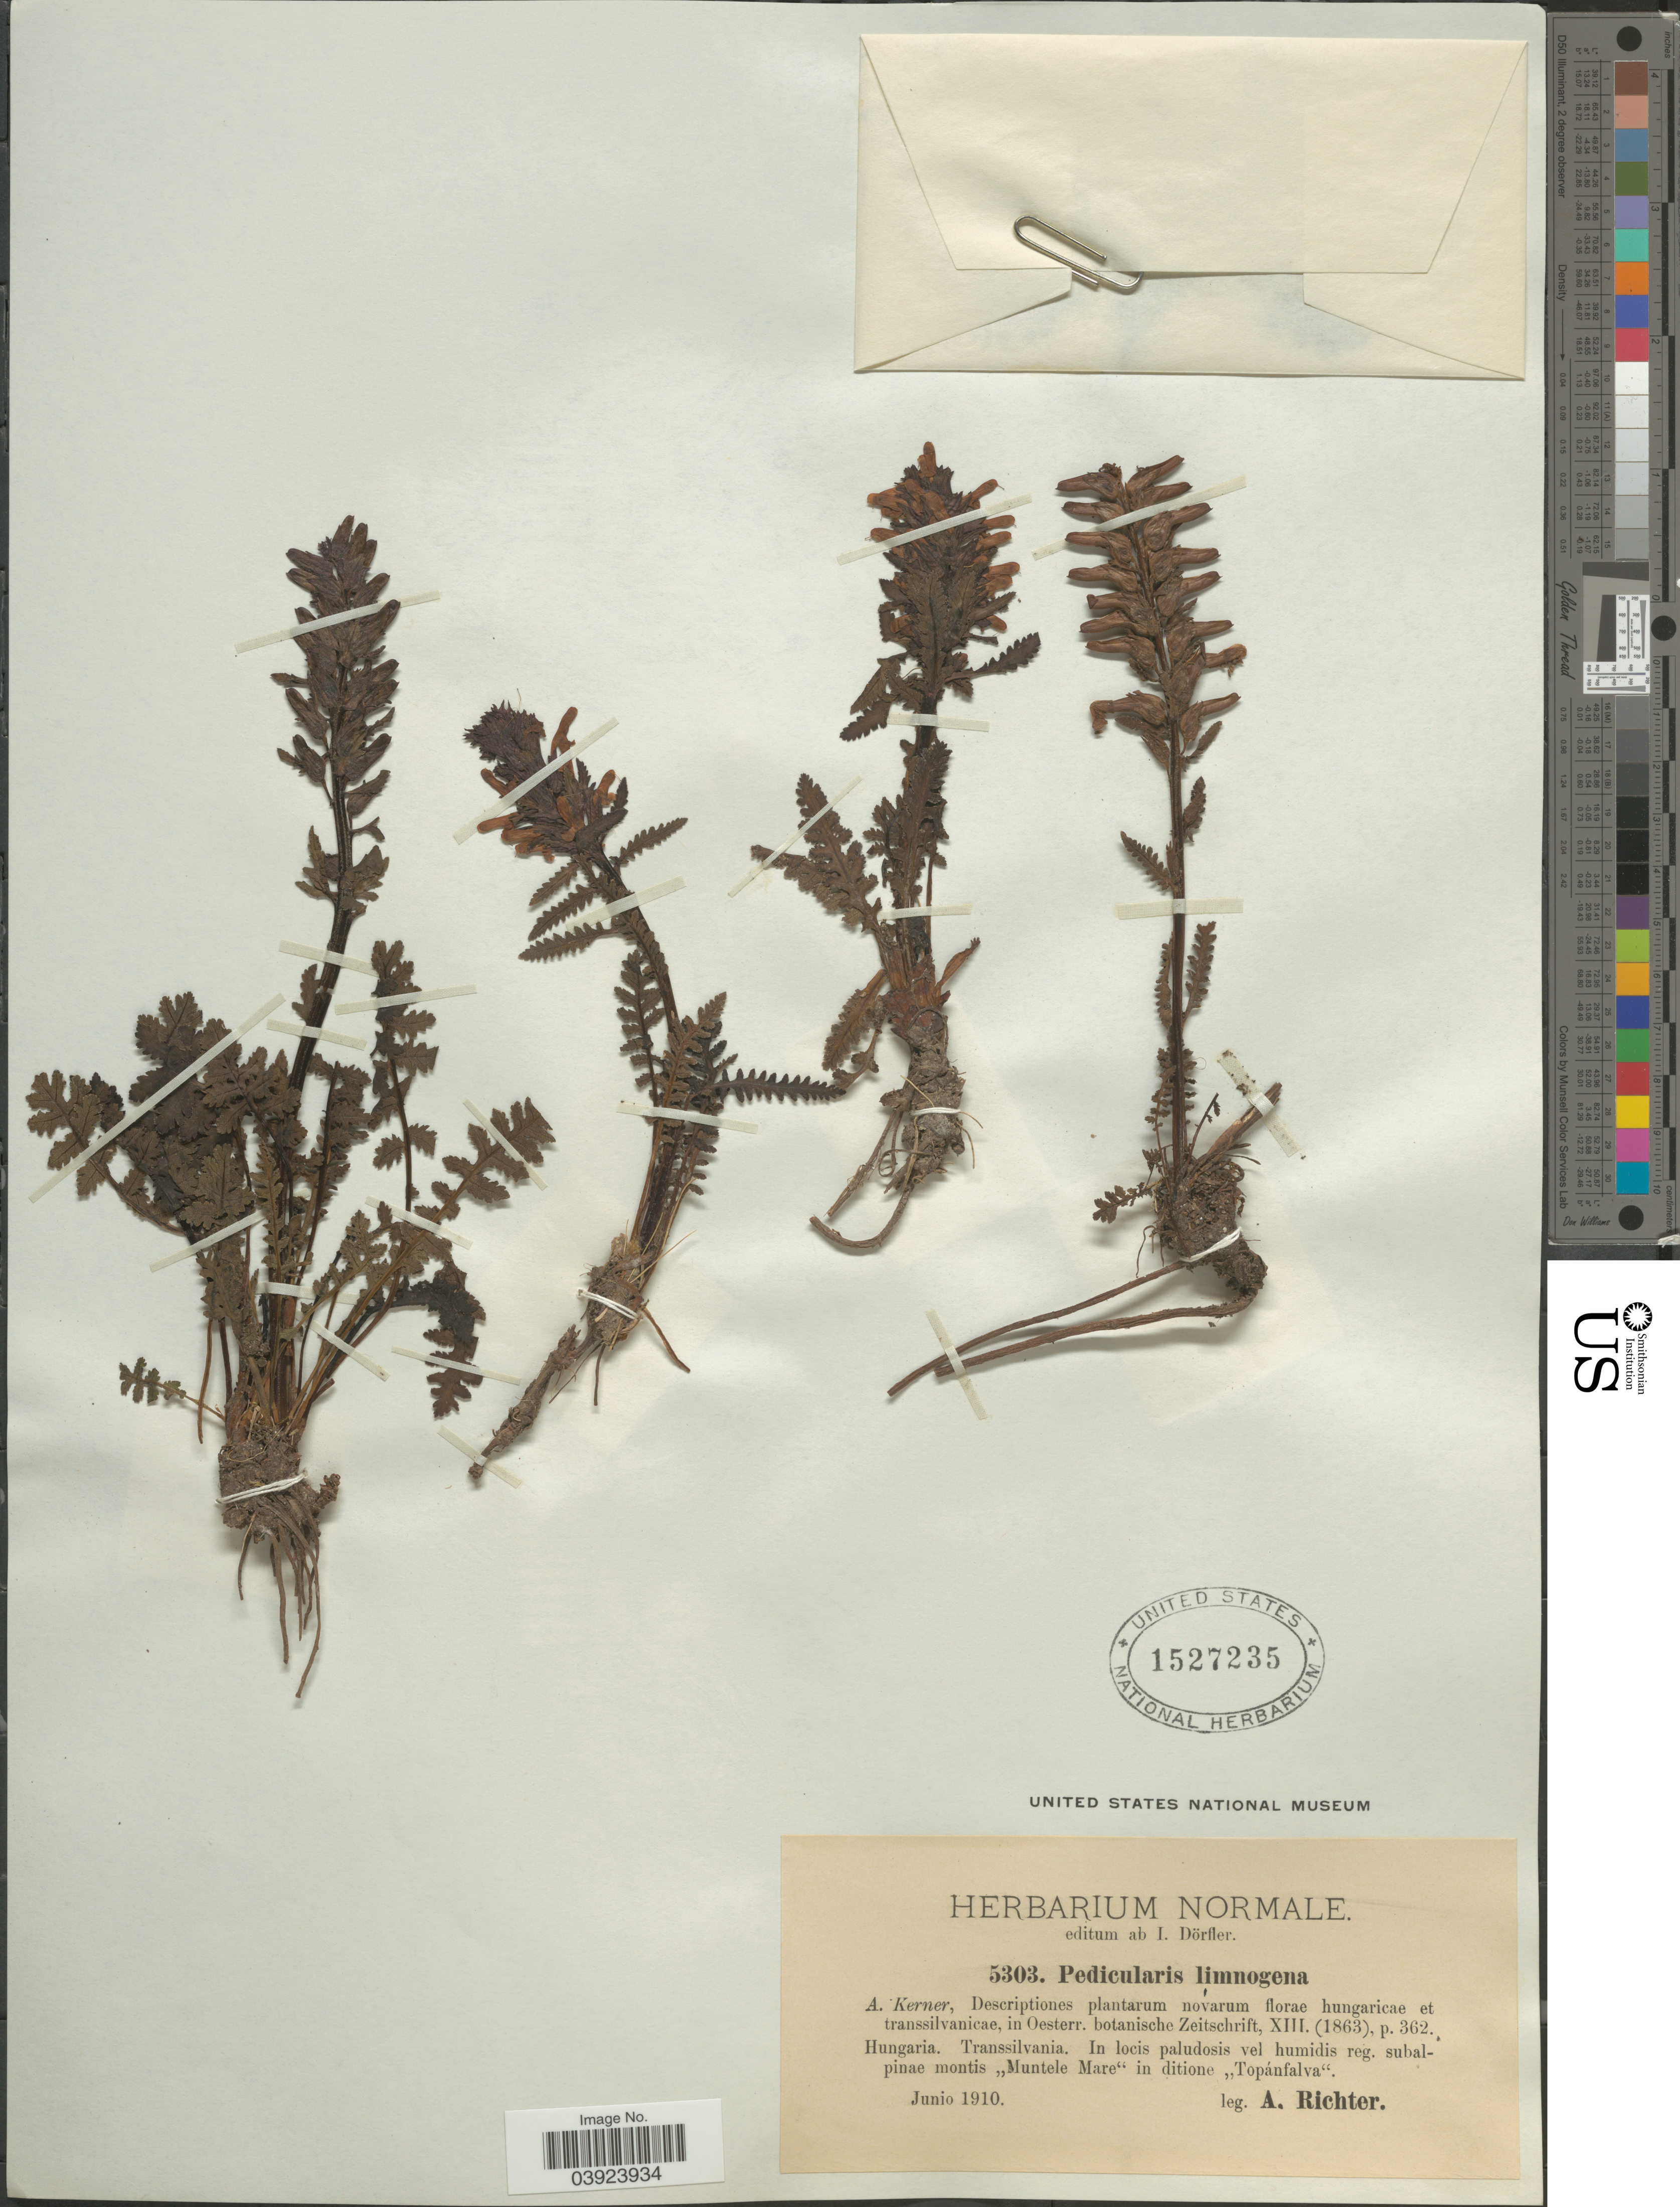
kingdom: Plantae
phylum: Tracheophyta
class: Magnoliopsida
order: Lamiales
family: Orobanchaceae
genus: Pedicularis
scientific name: Pedicularis limnogena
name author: A. Kern.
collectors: A. Richter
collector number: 5303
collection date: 1910-06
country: Hungary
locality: Transsilvania. In locis paludosis vel humidis reg. subalpinae montis ,,Muntele Mare' in ditione ,,Topánfalva'.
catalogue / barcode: US 1527235